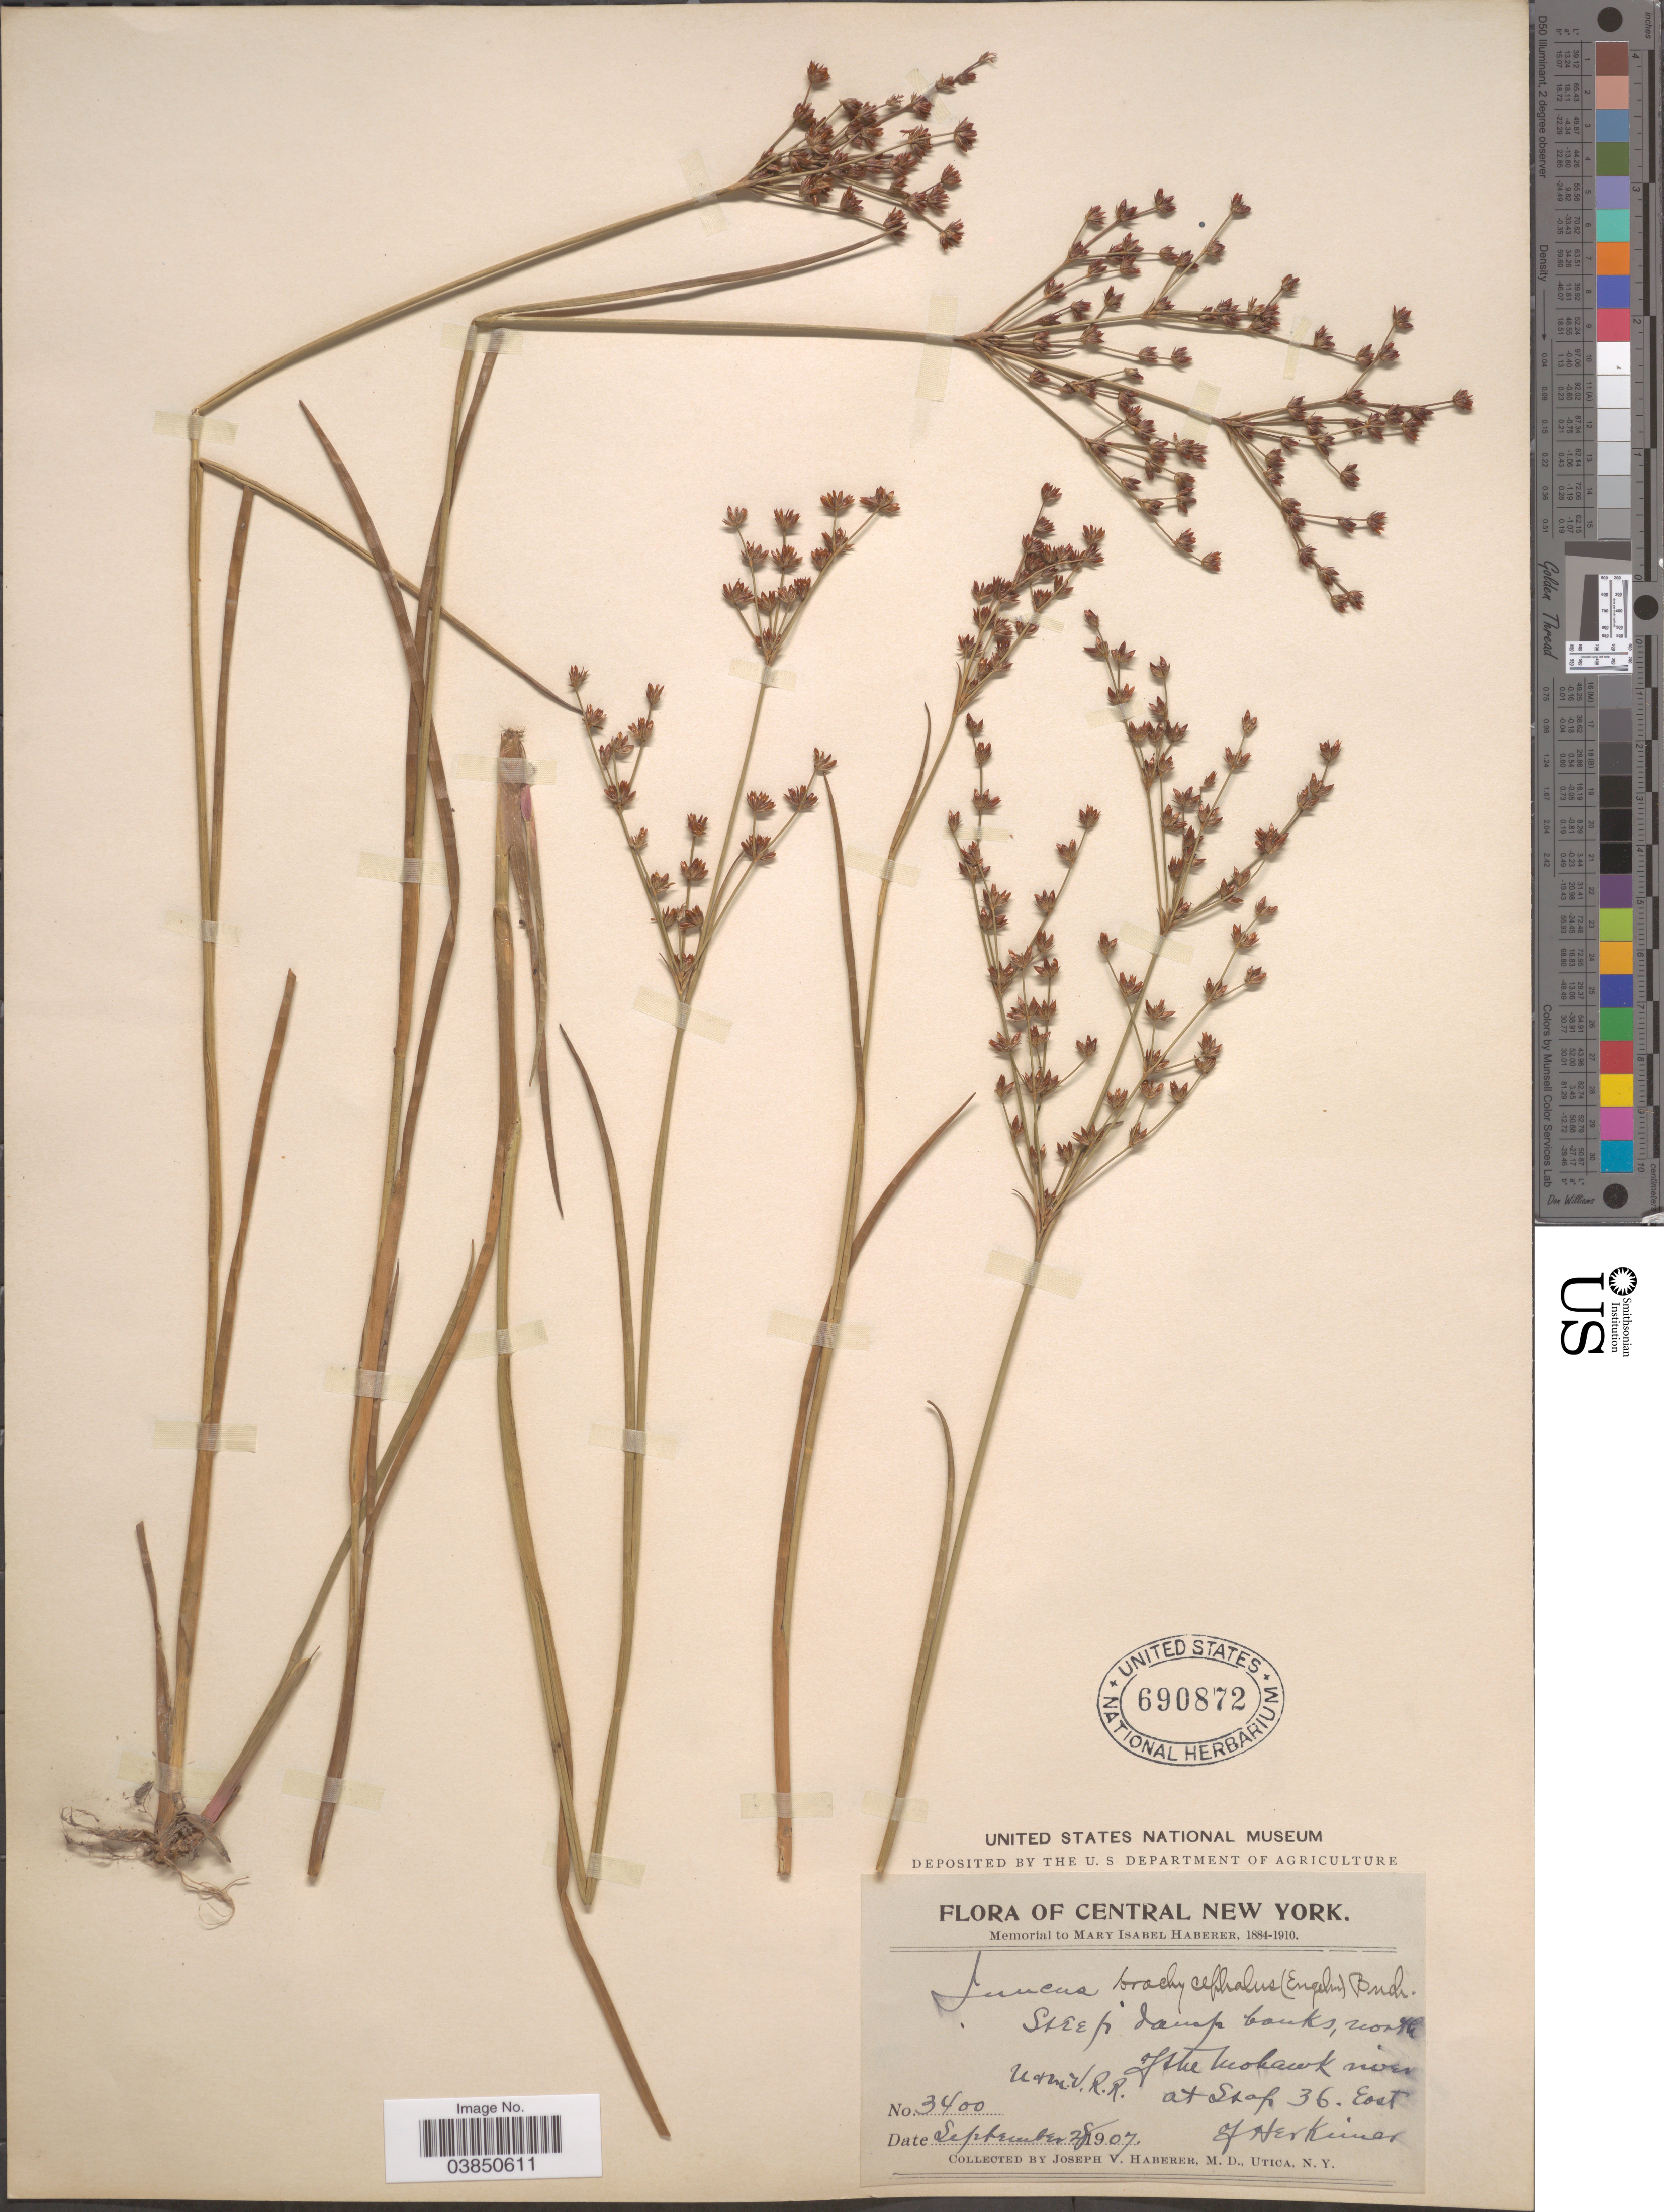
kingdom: Plantae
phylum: Tracheophyta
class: Liliopsida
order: Poales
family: Juncaceae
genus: Juncus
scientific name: Juncus brachycephalus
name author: (Engelm.) Buchenau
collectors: J. V. Haberer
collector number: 3400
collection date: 1907-09-28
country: United States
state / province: New York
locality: Central New York. North of the Mohawk river at Stap 36. East of Herkimer.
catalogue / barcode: US 690872